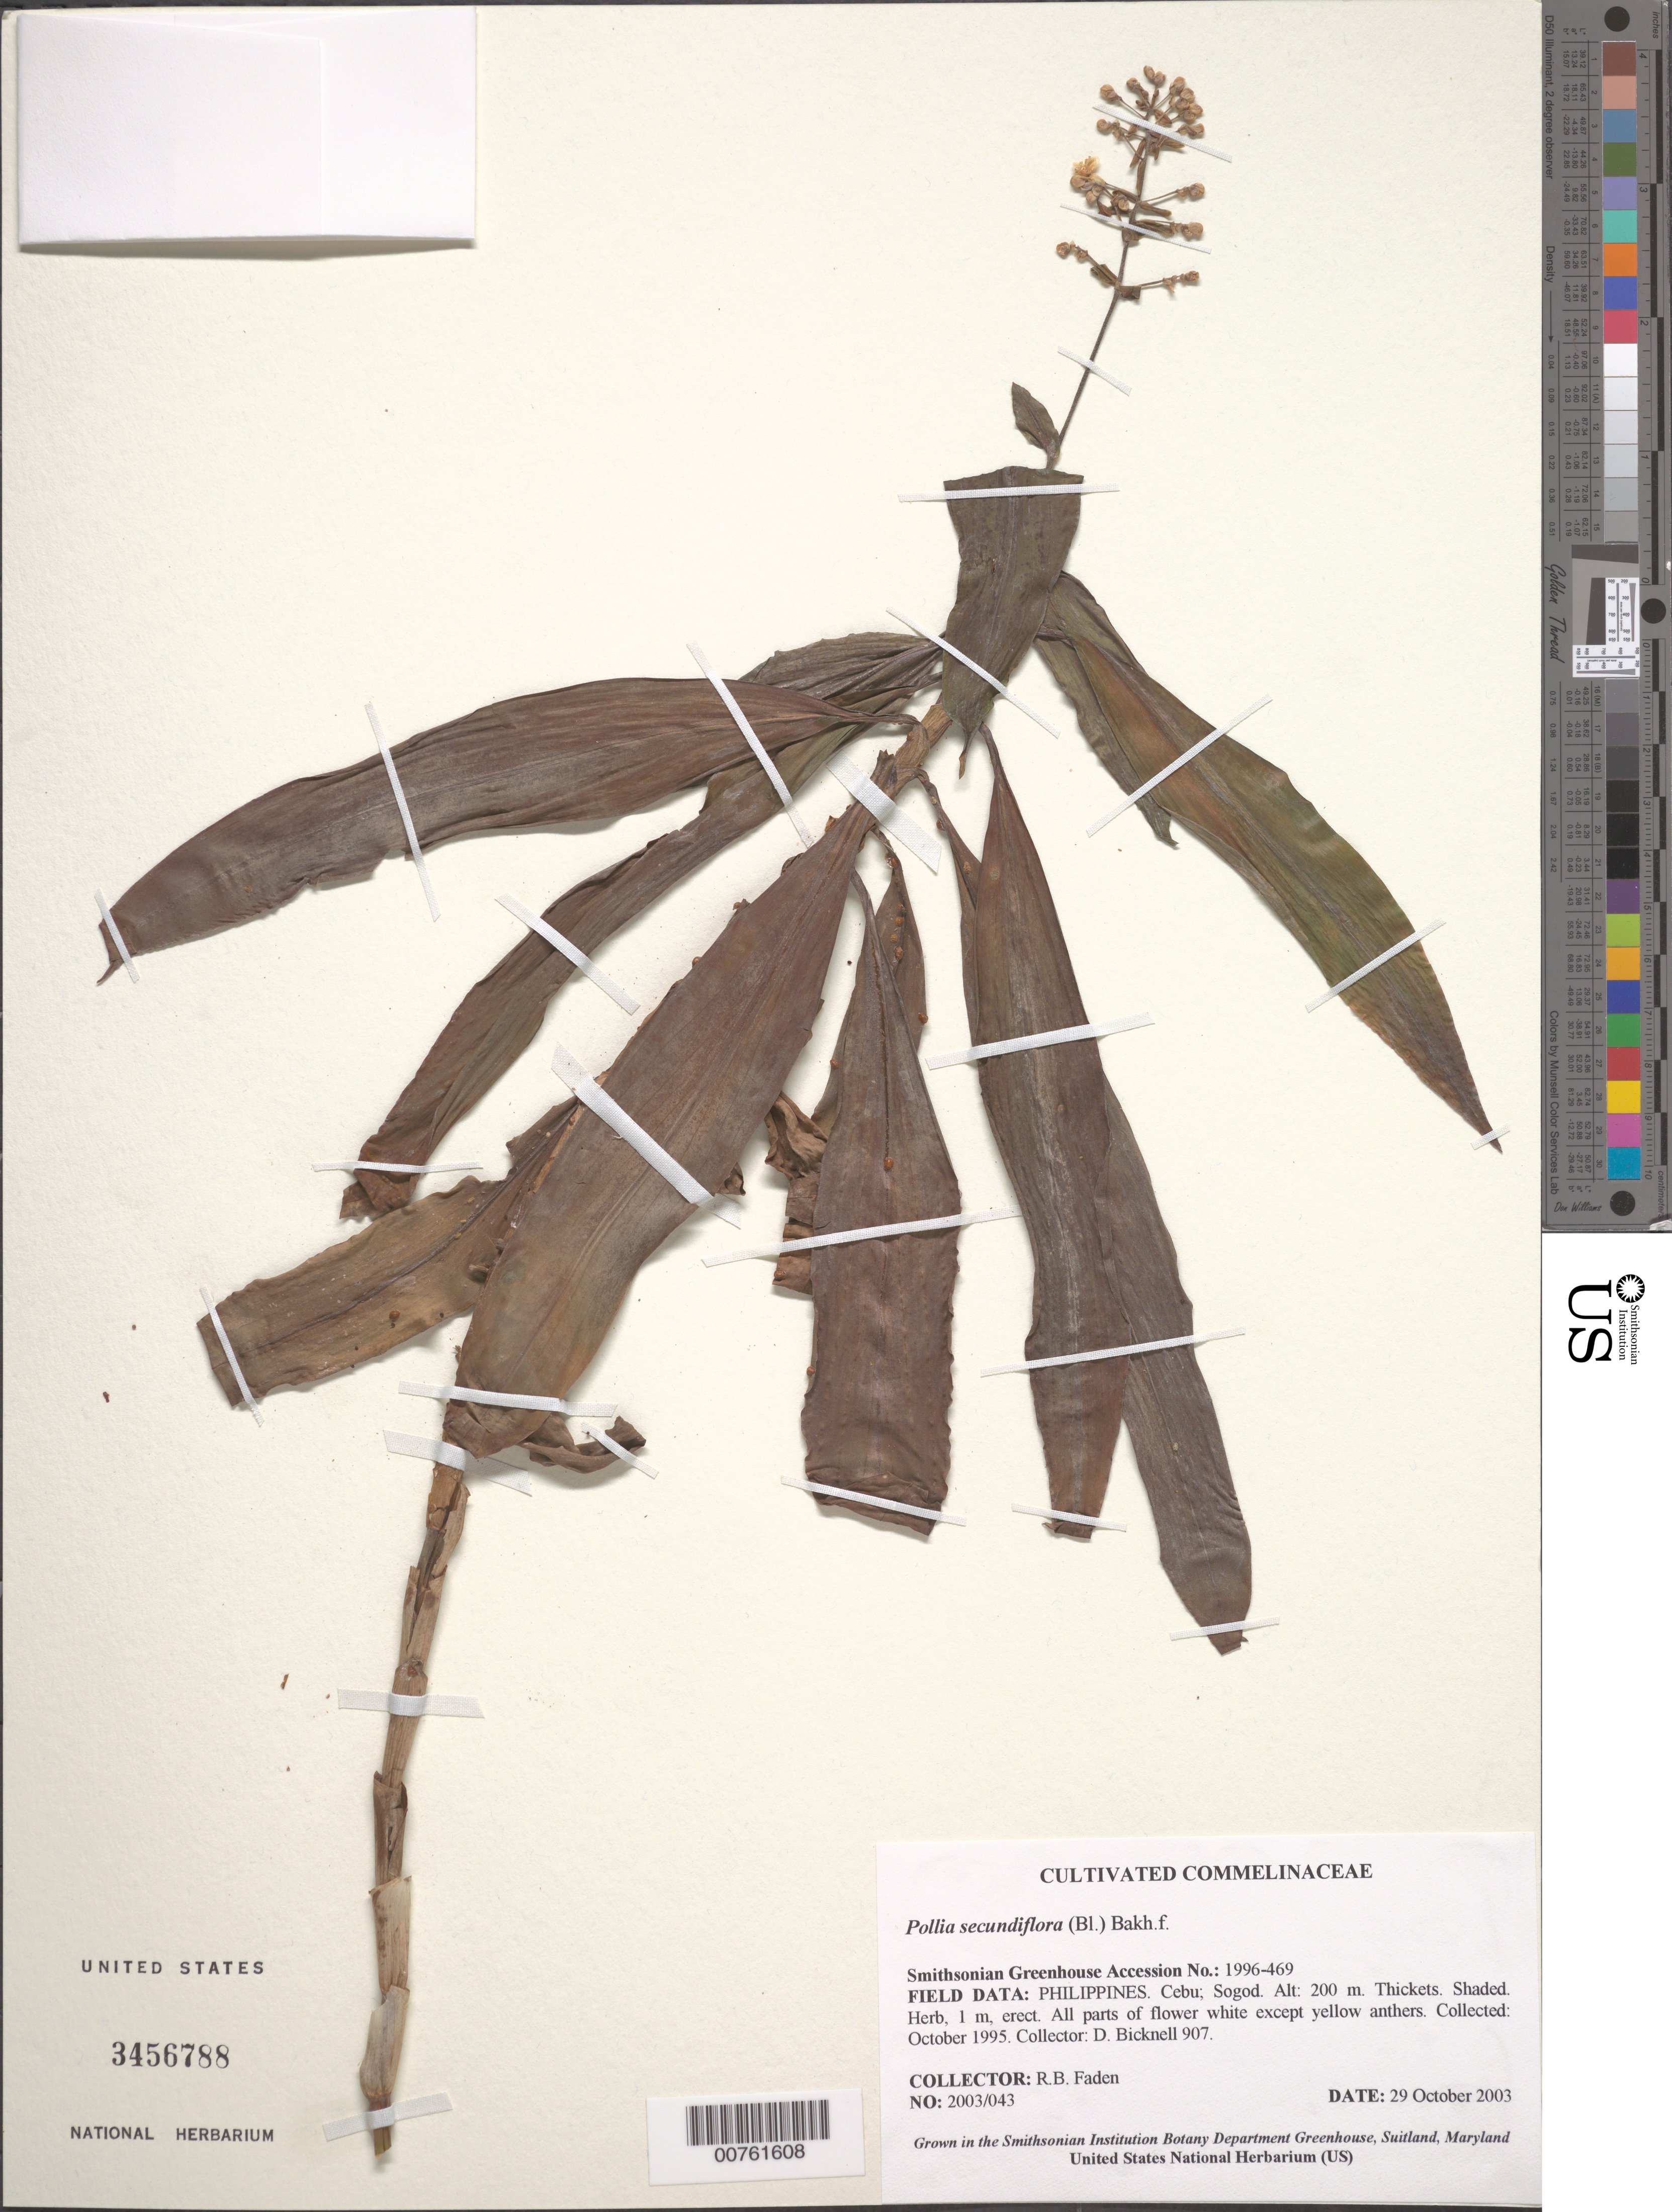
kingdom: Plantae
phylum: Tracheophyta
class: Liliopsida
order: Commelinales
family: Commelinaceae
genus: Pollia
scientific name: Pollia secundiflora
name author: (Blume) Bakh. f.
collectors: R. B. Faden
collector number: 2003/043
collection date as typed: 29 Oct 2003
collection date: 2003-10-29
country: Philippines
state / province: Central Visayas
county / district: Cebu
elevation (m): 200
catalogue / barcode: US 3456788